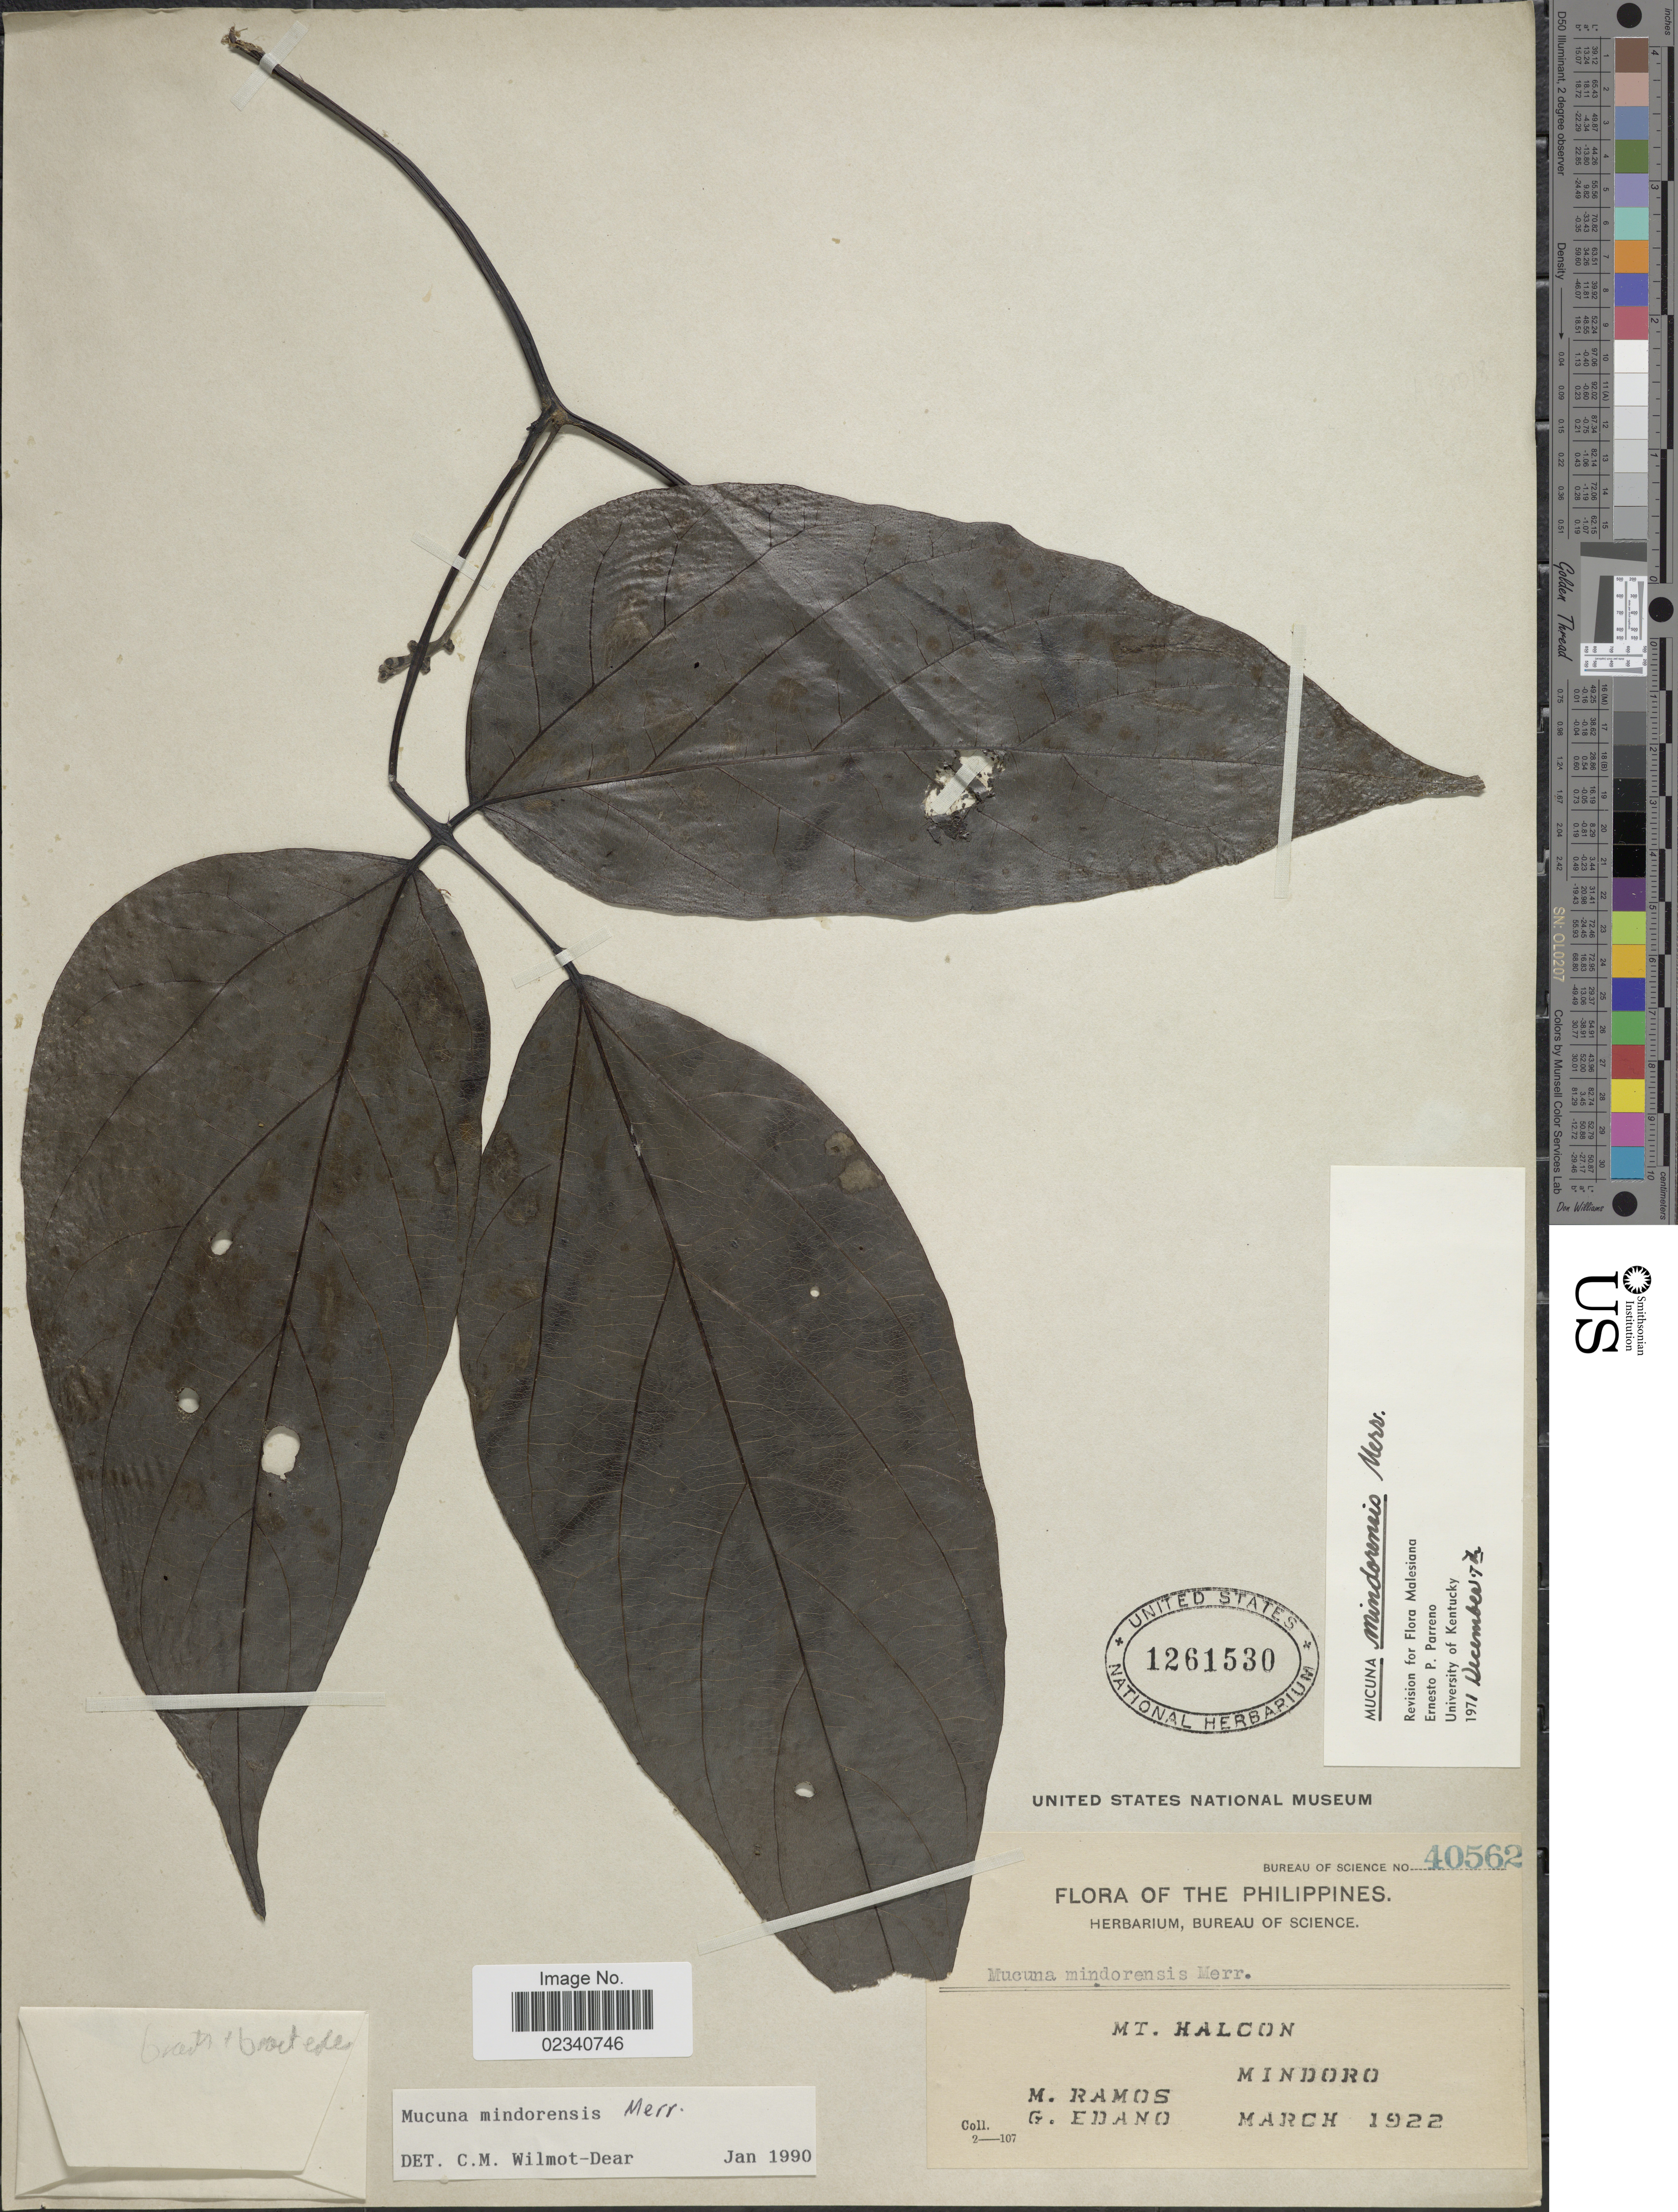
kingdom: Plantae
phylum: Tracheophyta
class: Magnoliopsida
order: Fabales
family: Fabaceae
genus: Mucuna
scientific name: Mucuna mindorensis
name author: Merr.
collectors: M. Ramos & G. Edaño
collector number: Bureau of Science 40562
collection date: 1922-03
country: Philippines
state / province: Mimaropa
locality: Mt. Halcon, Mindoro.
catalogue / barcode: US 1261530